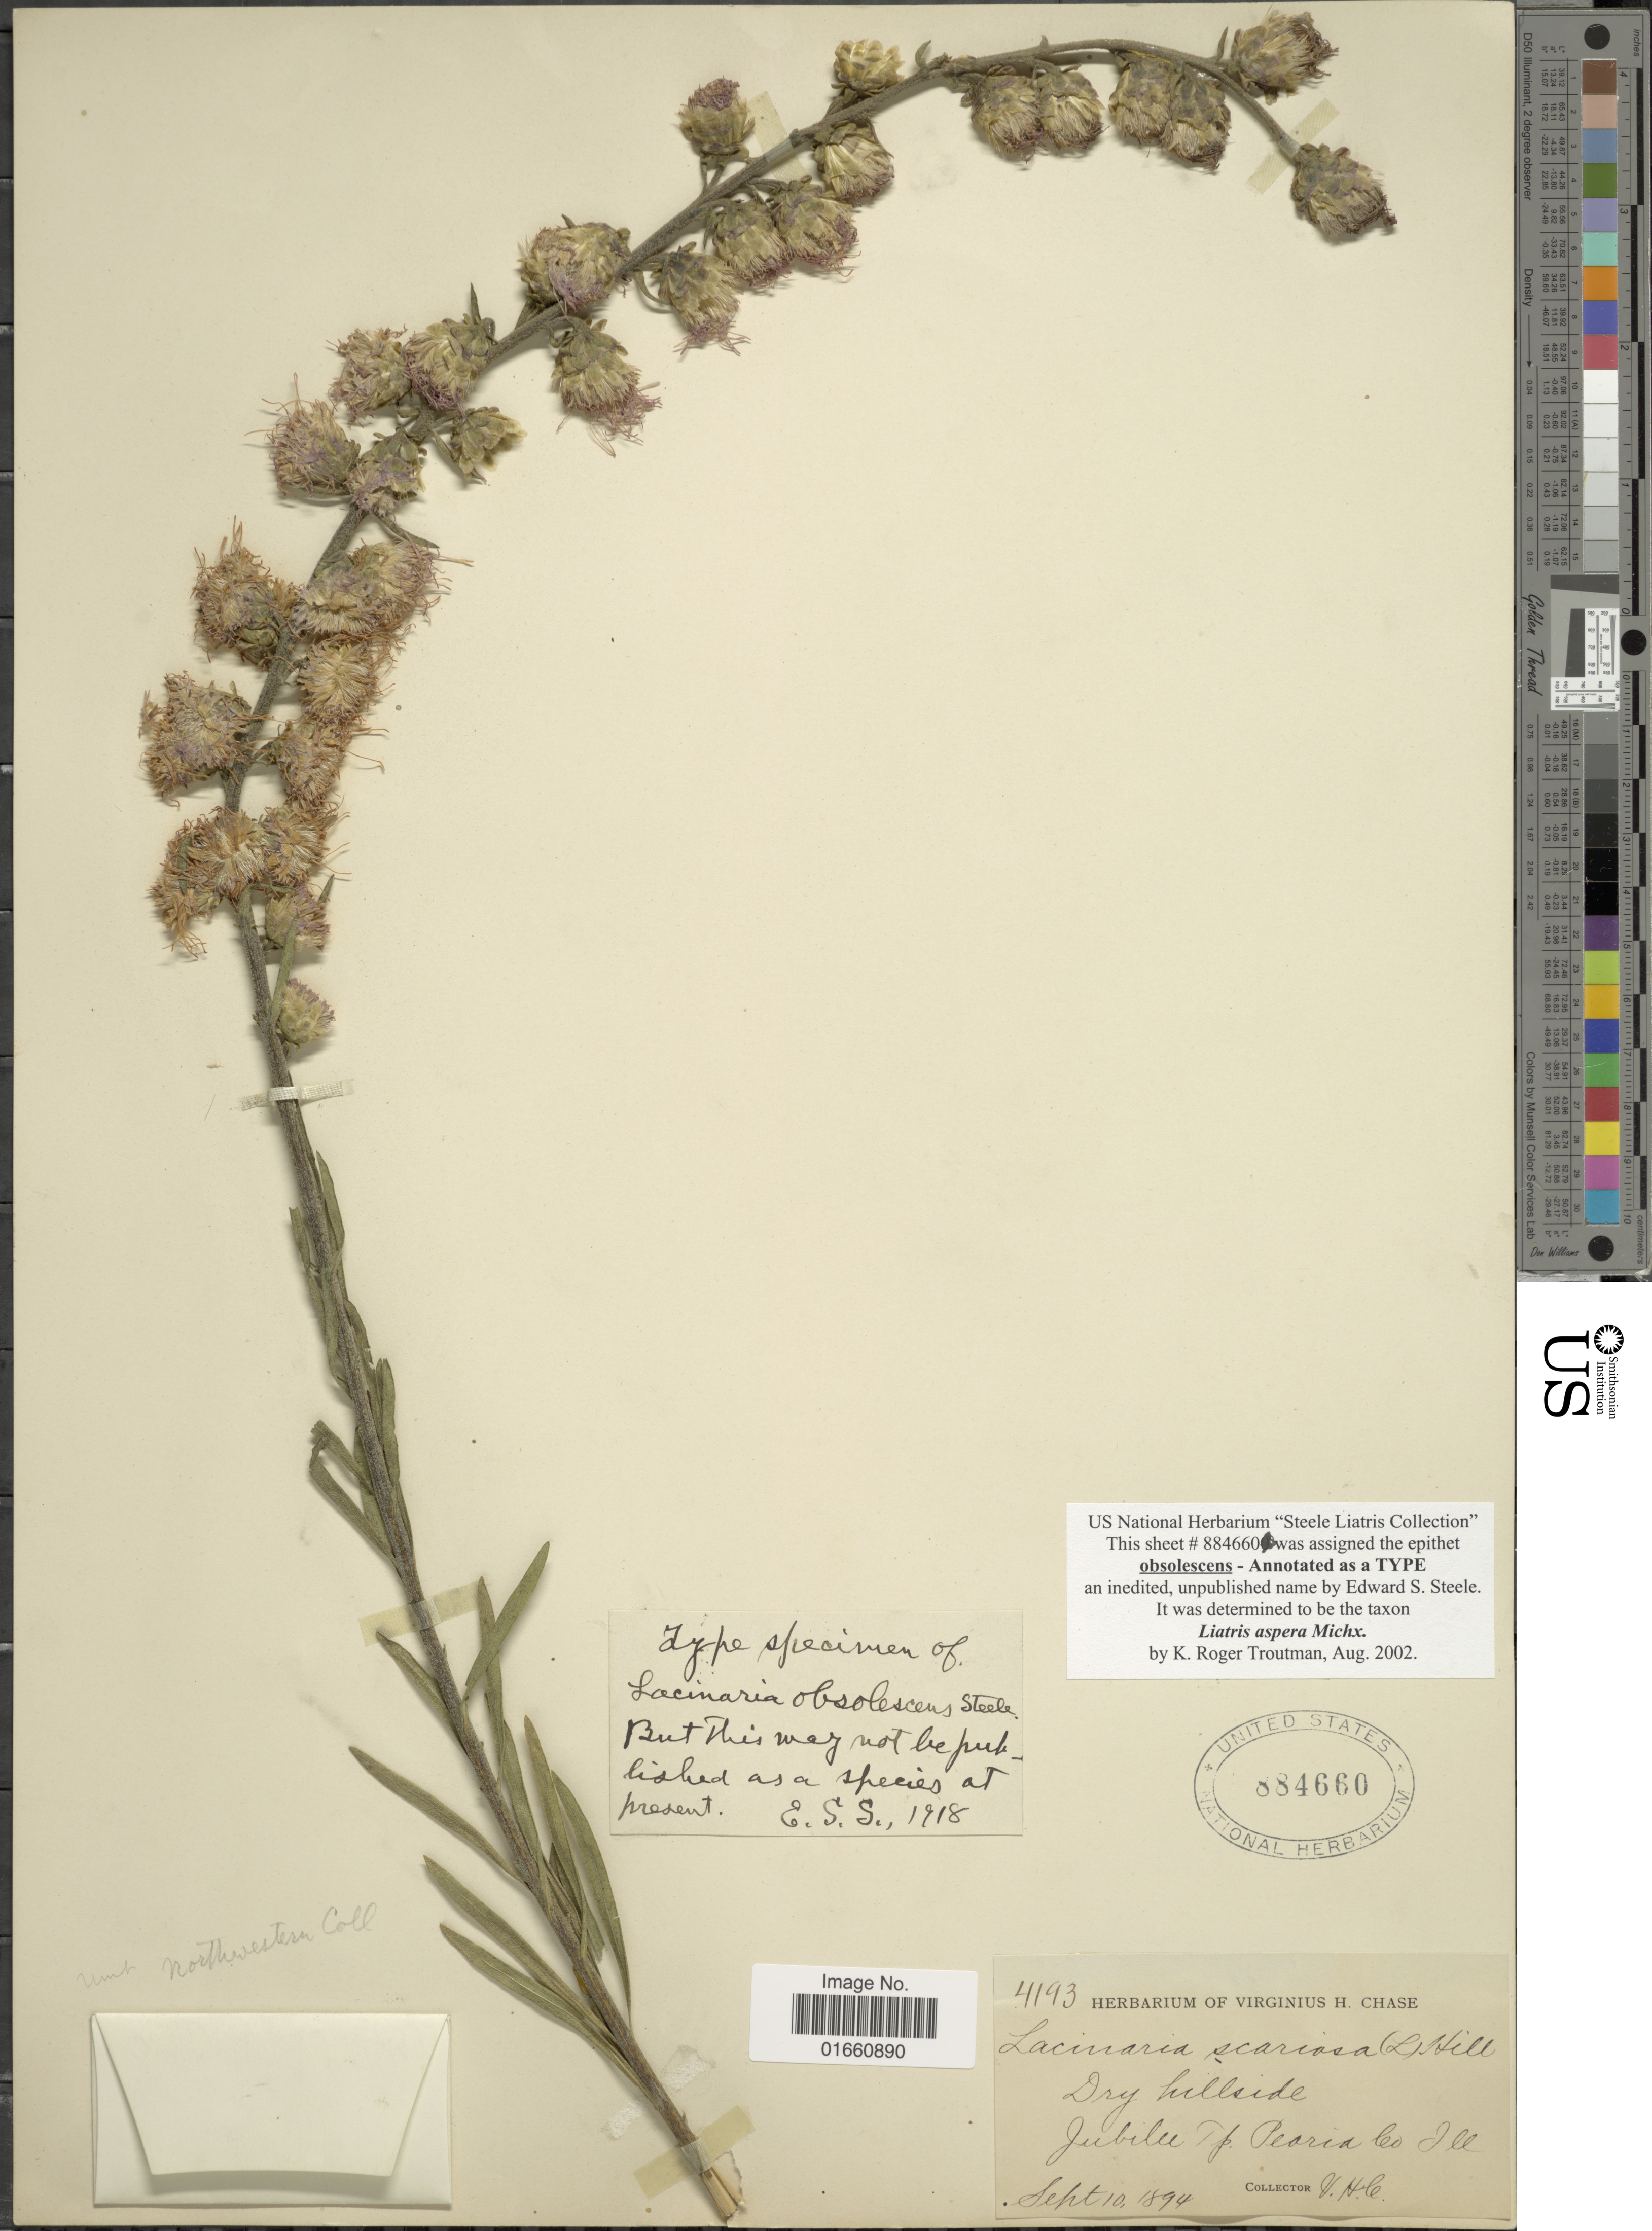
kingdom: Plantae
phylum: Tracheophyta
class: Magnoliopsida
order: Asterales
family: Asteraceae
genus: Liatris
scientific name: Liatris aspera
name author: Michx.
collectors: V. H. Chase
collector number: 4193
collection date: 1894-09-10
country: United States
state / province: Illinois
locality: Jubilee T.P. Peoria Co.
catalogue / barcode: US 884660